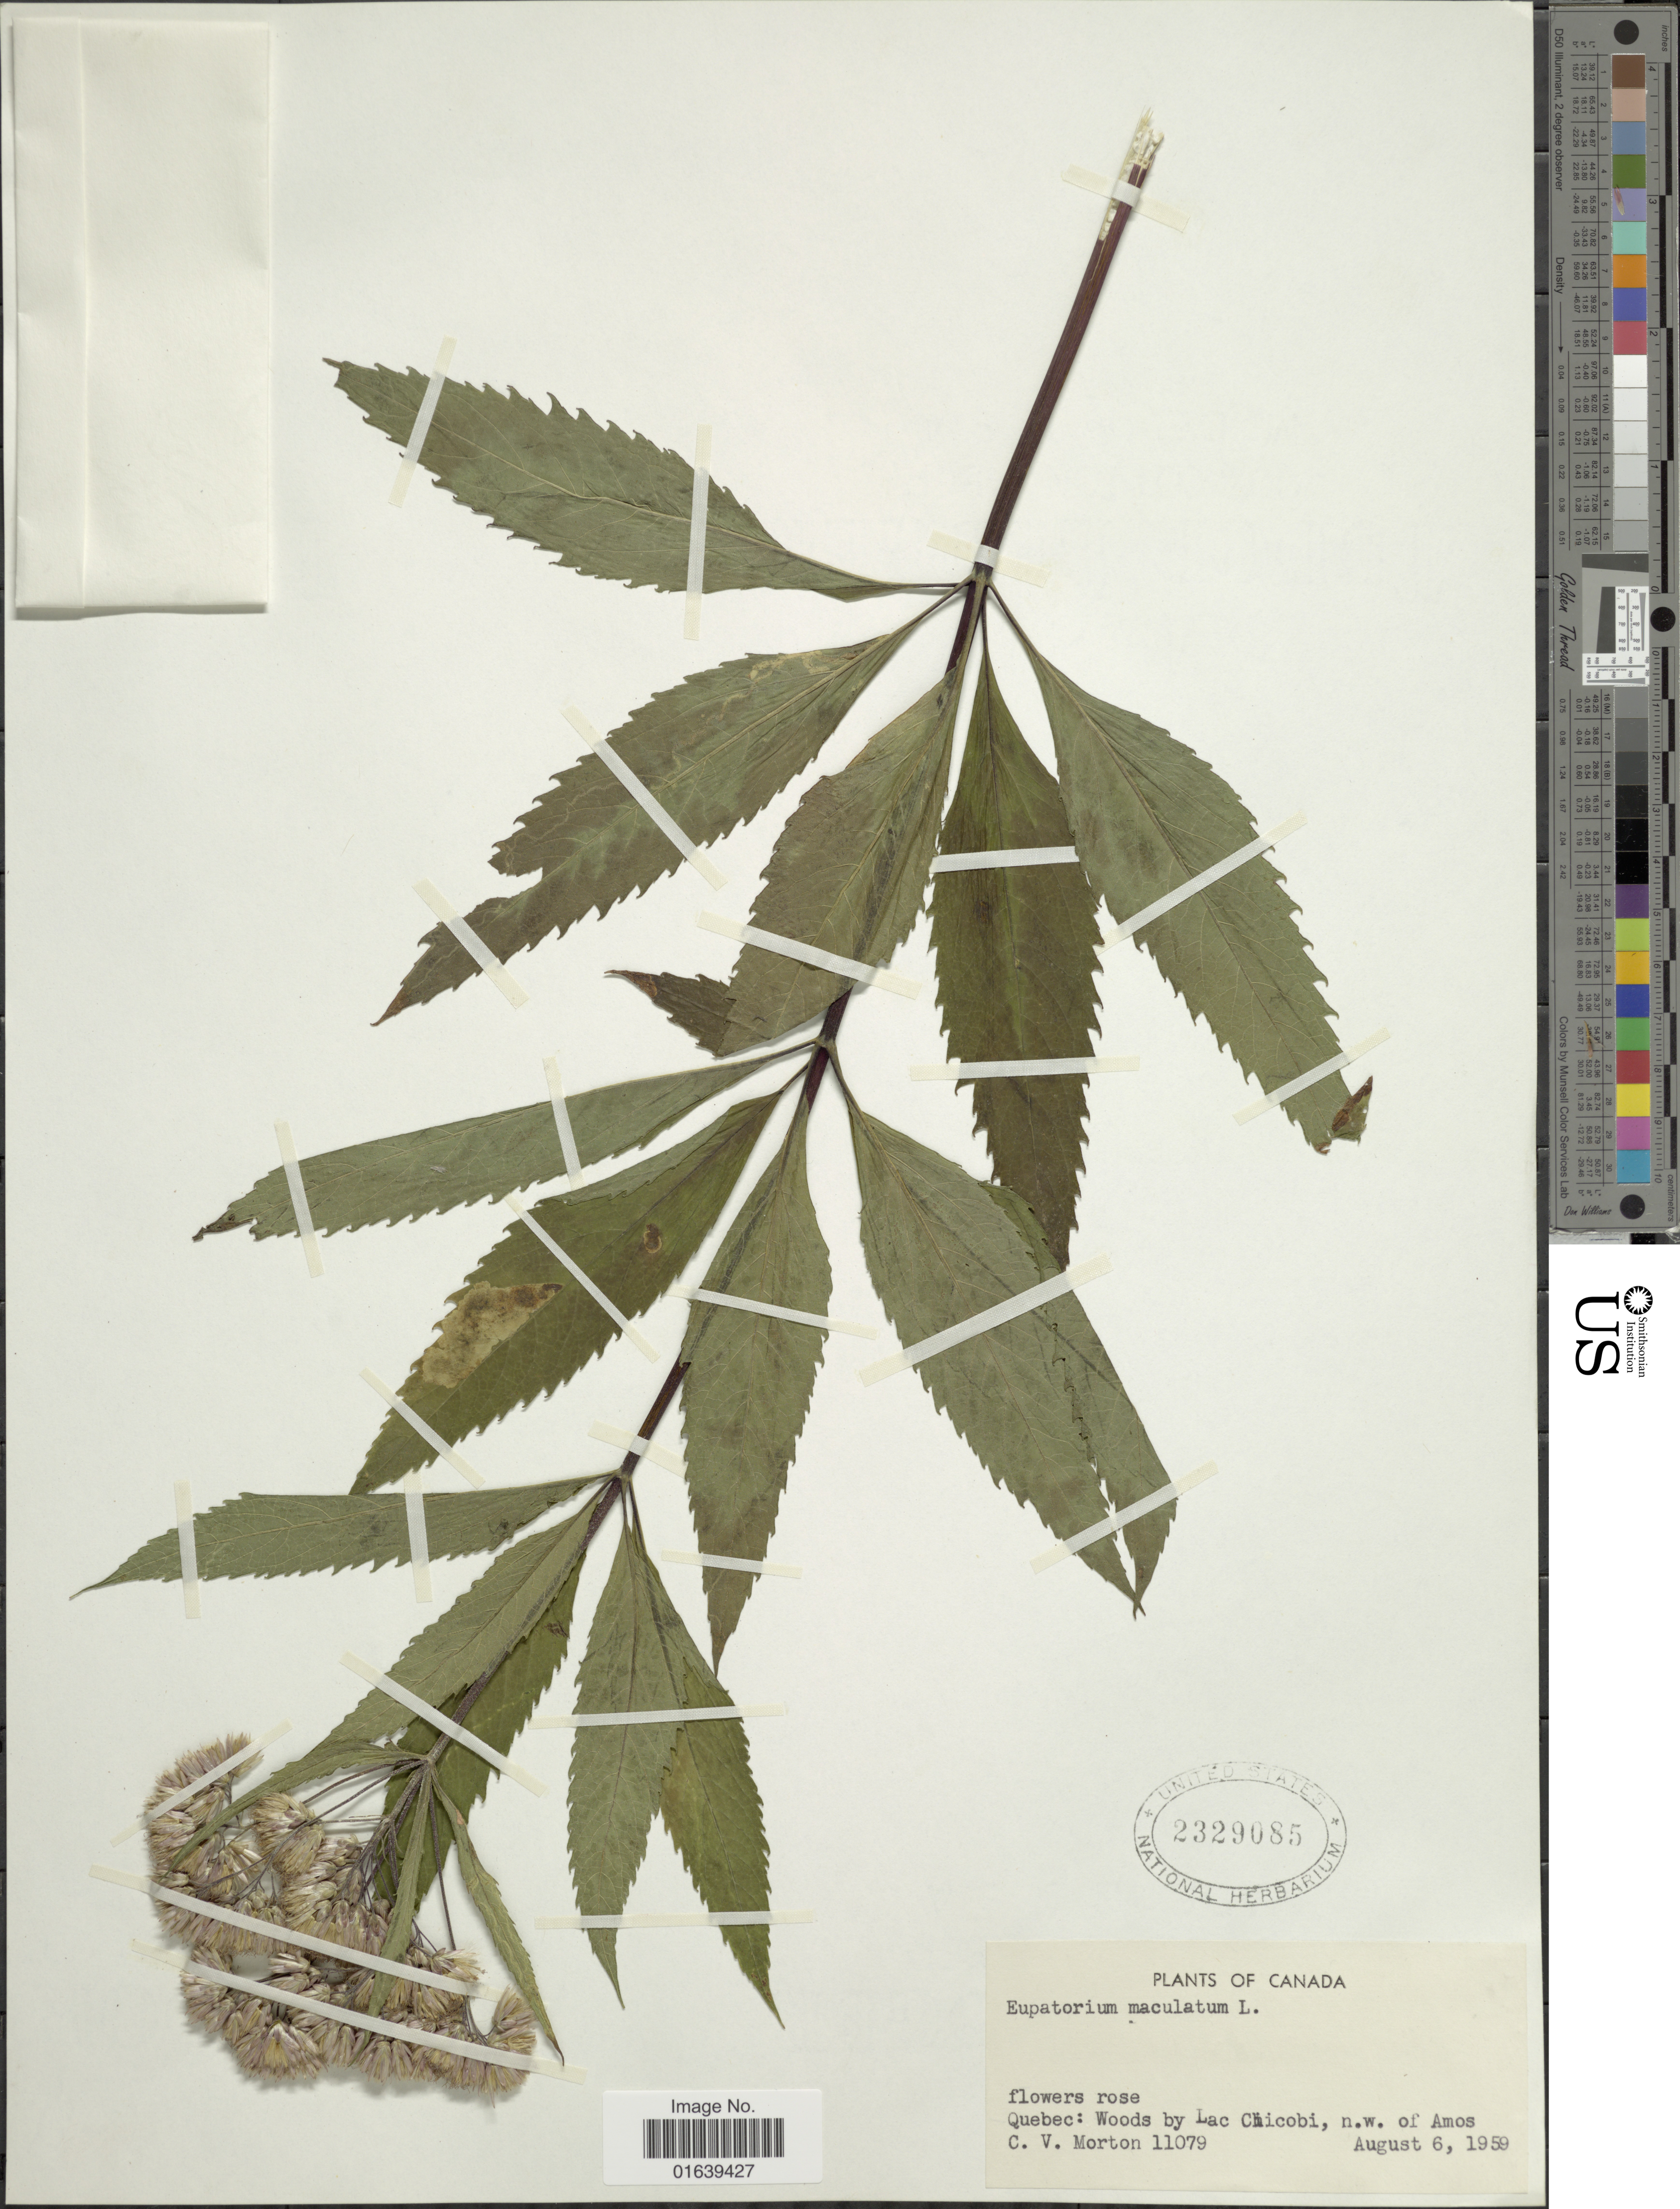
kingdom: Plantae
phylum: Tracheophyta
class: Magnoliopsida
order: Asterales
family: Asteraceae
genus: Eupatorium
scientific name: Eupatorium maculatum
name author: L.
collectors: C. V. Morton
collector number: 11079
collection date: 1959-08-06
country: Canada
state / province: Quebec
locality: Canada, Quebec: Woods by Lac Chicobi, n. w. of Amos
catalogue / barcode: US 2329085